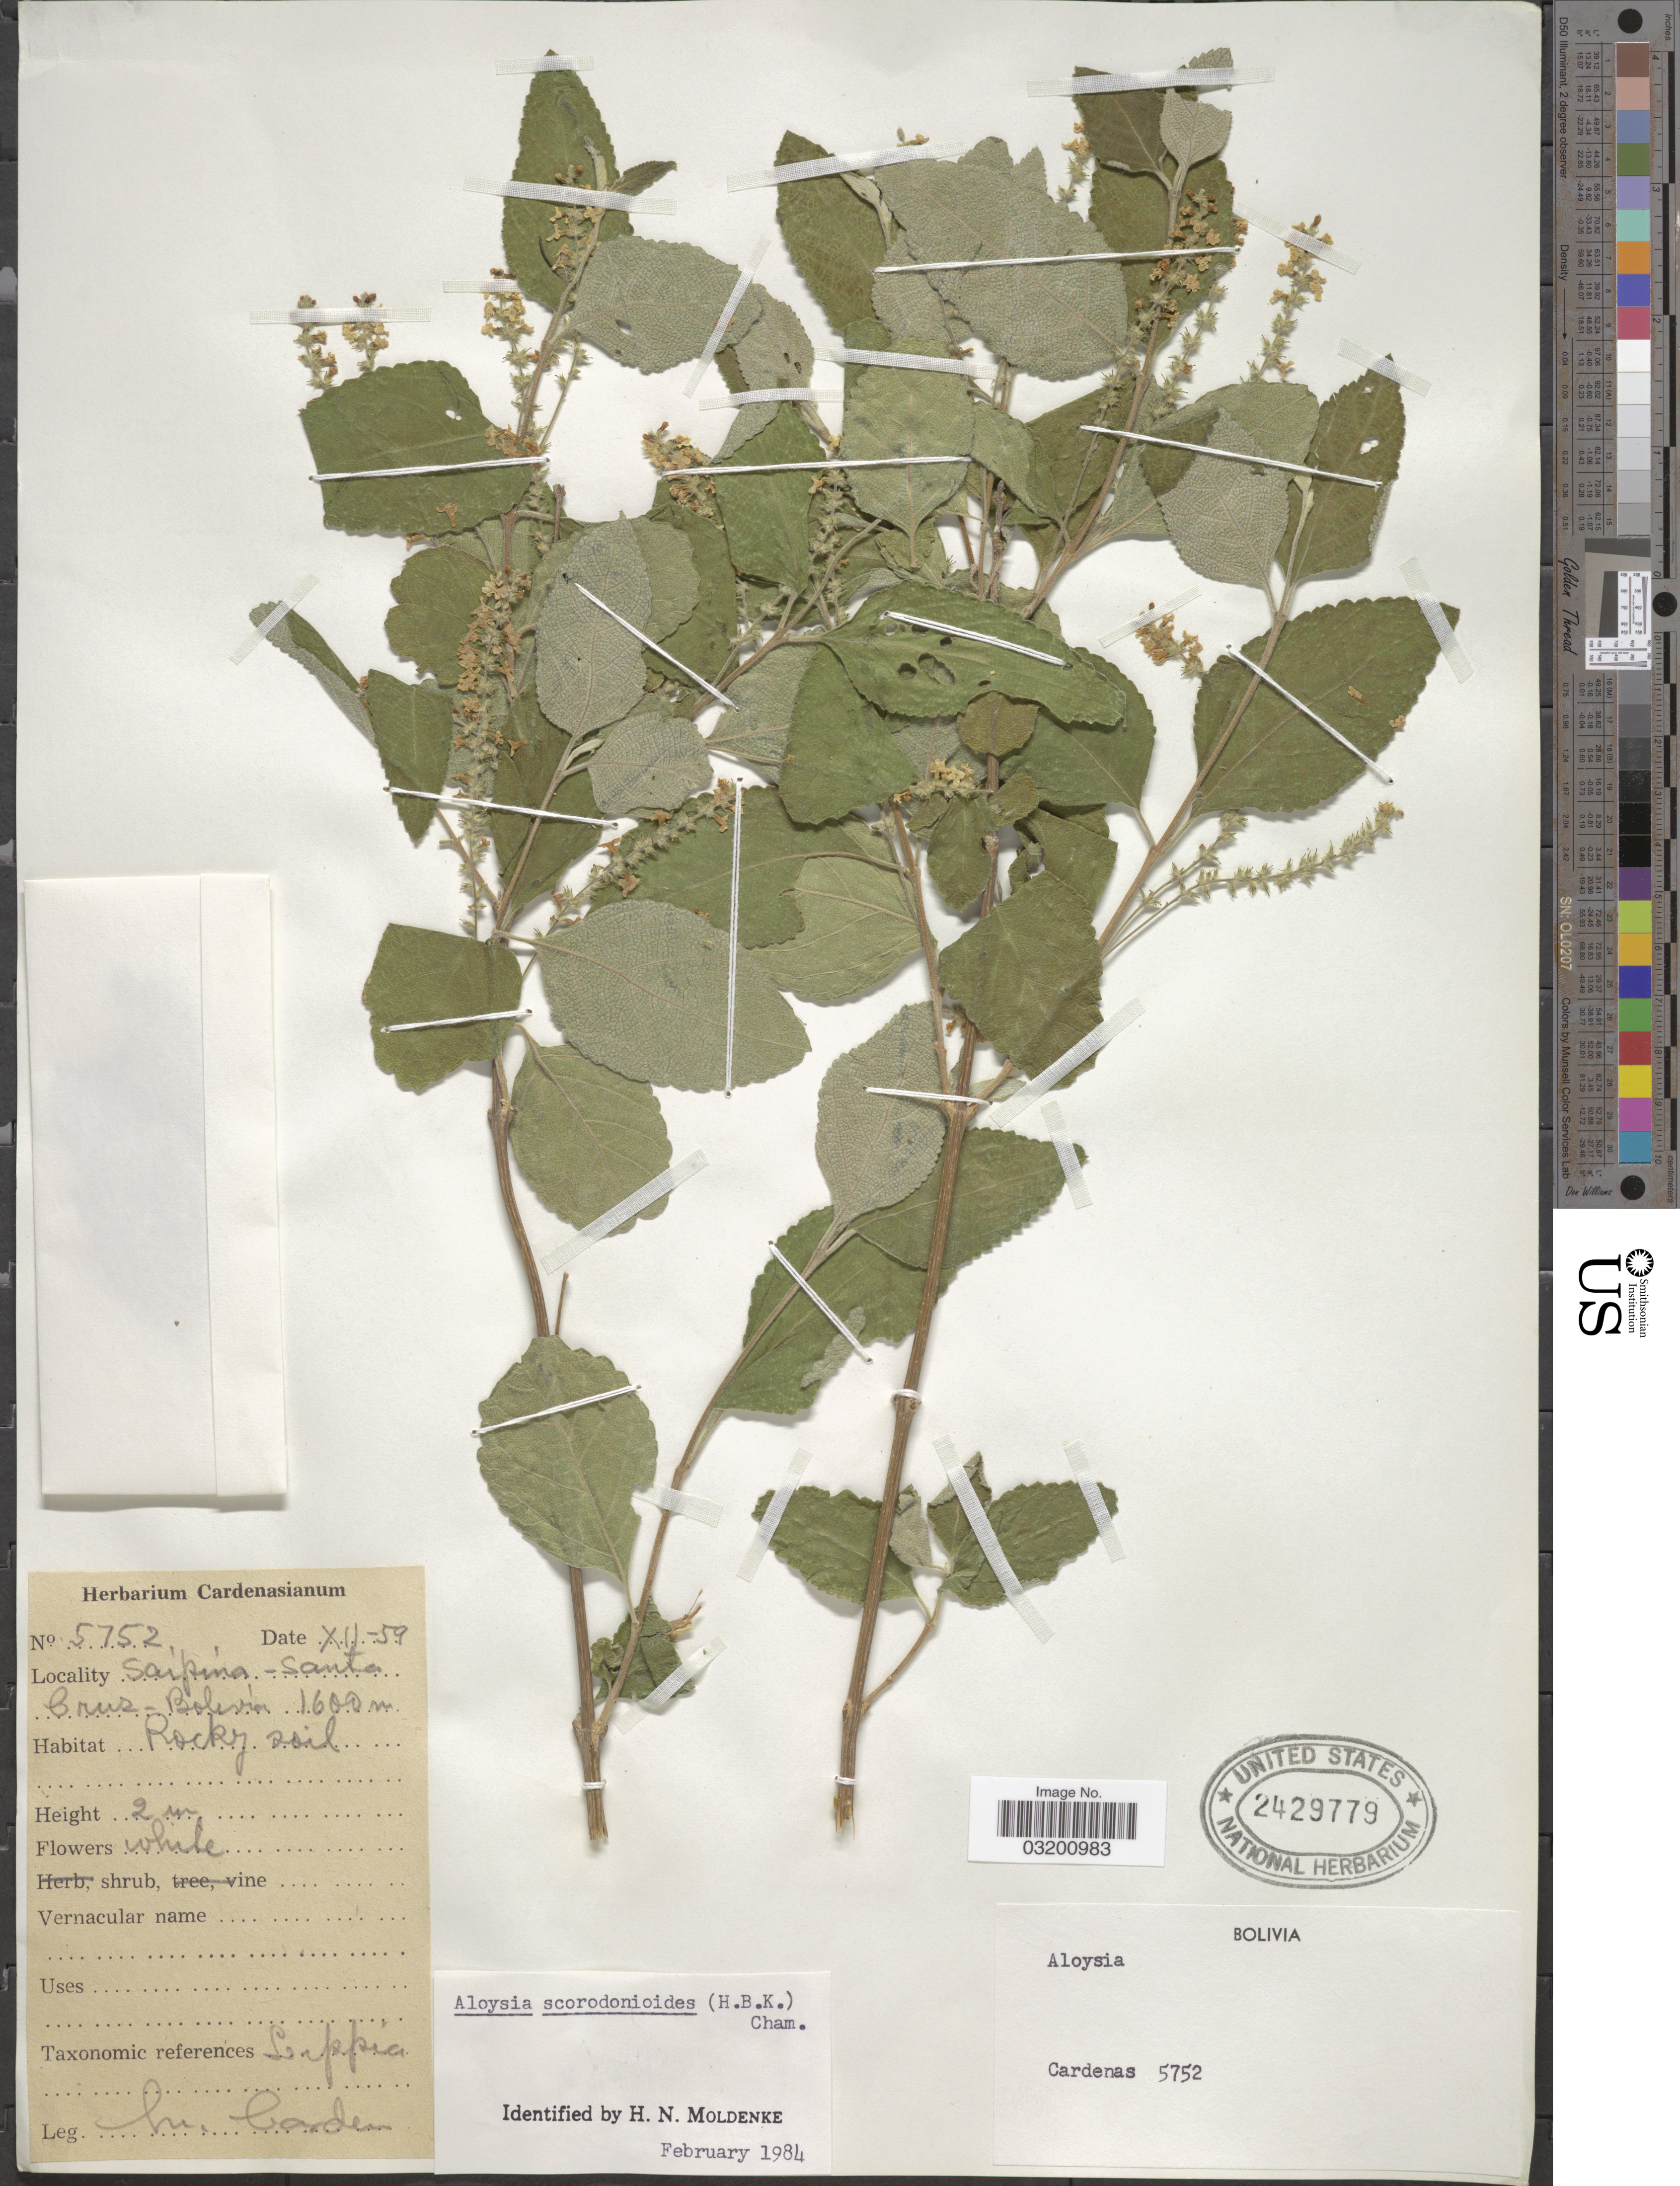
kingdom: Plantae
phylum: Tracheophyta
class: Magnoliopsida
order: Lamiales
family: Verbenaceae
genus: Aloysia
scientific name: Aloysia scorodonioides var. scorodonioides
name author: (Kunth) Cham.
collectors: M. Cárdenas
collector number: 5752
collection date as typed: Transcribed d/m/y: /12/59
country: Bolivia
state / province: Santa Cruz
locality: Saipina.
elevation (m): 1600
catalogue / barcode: US 2429779